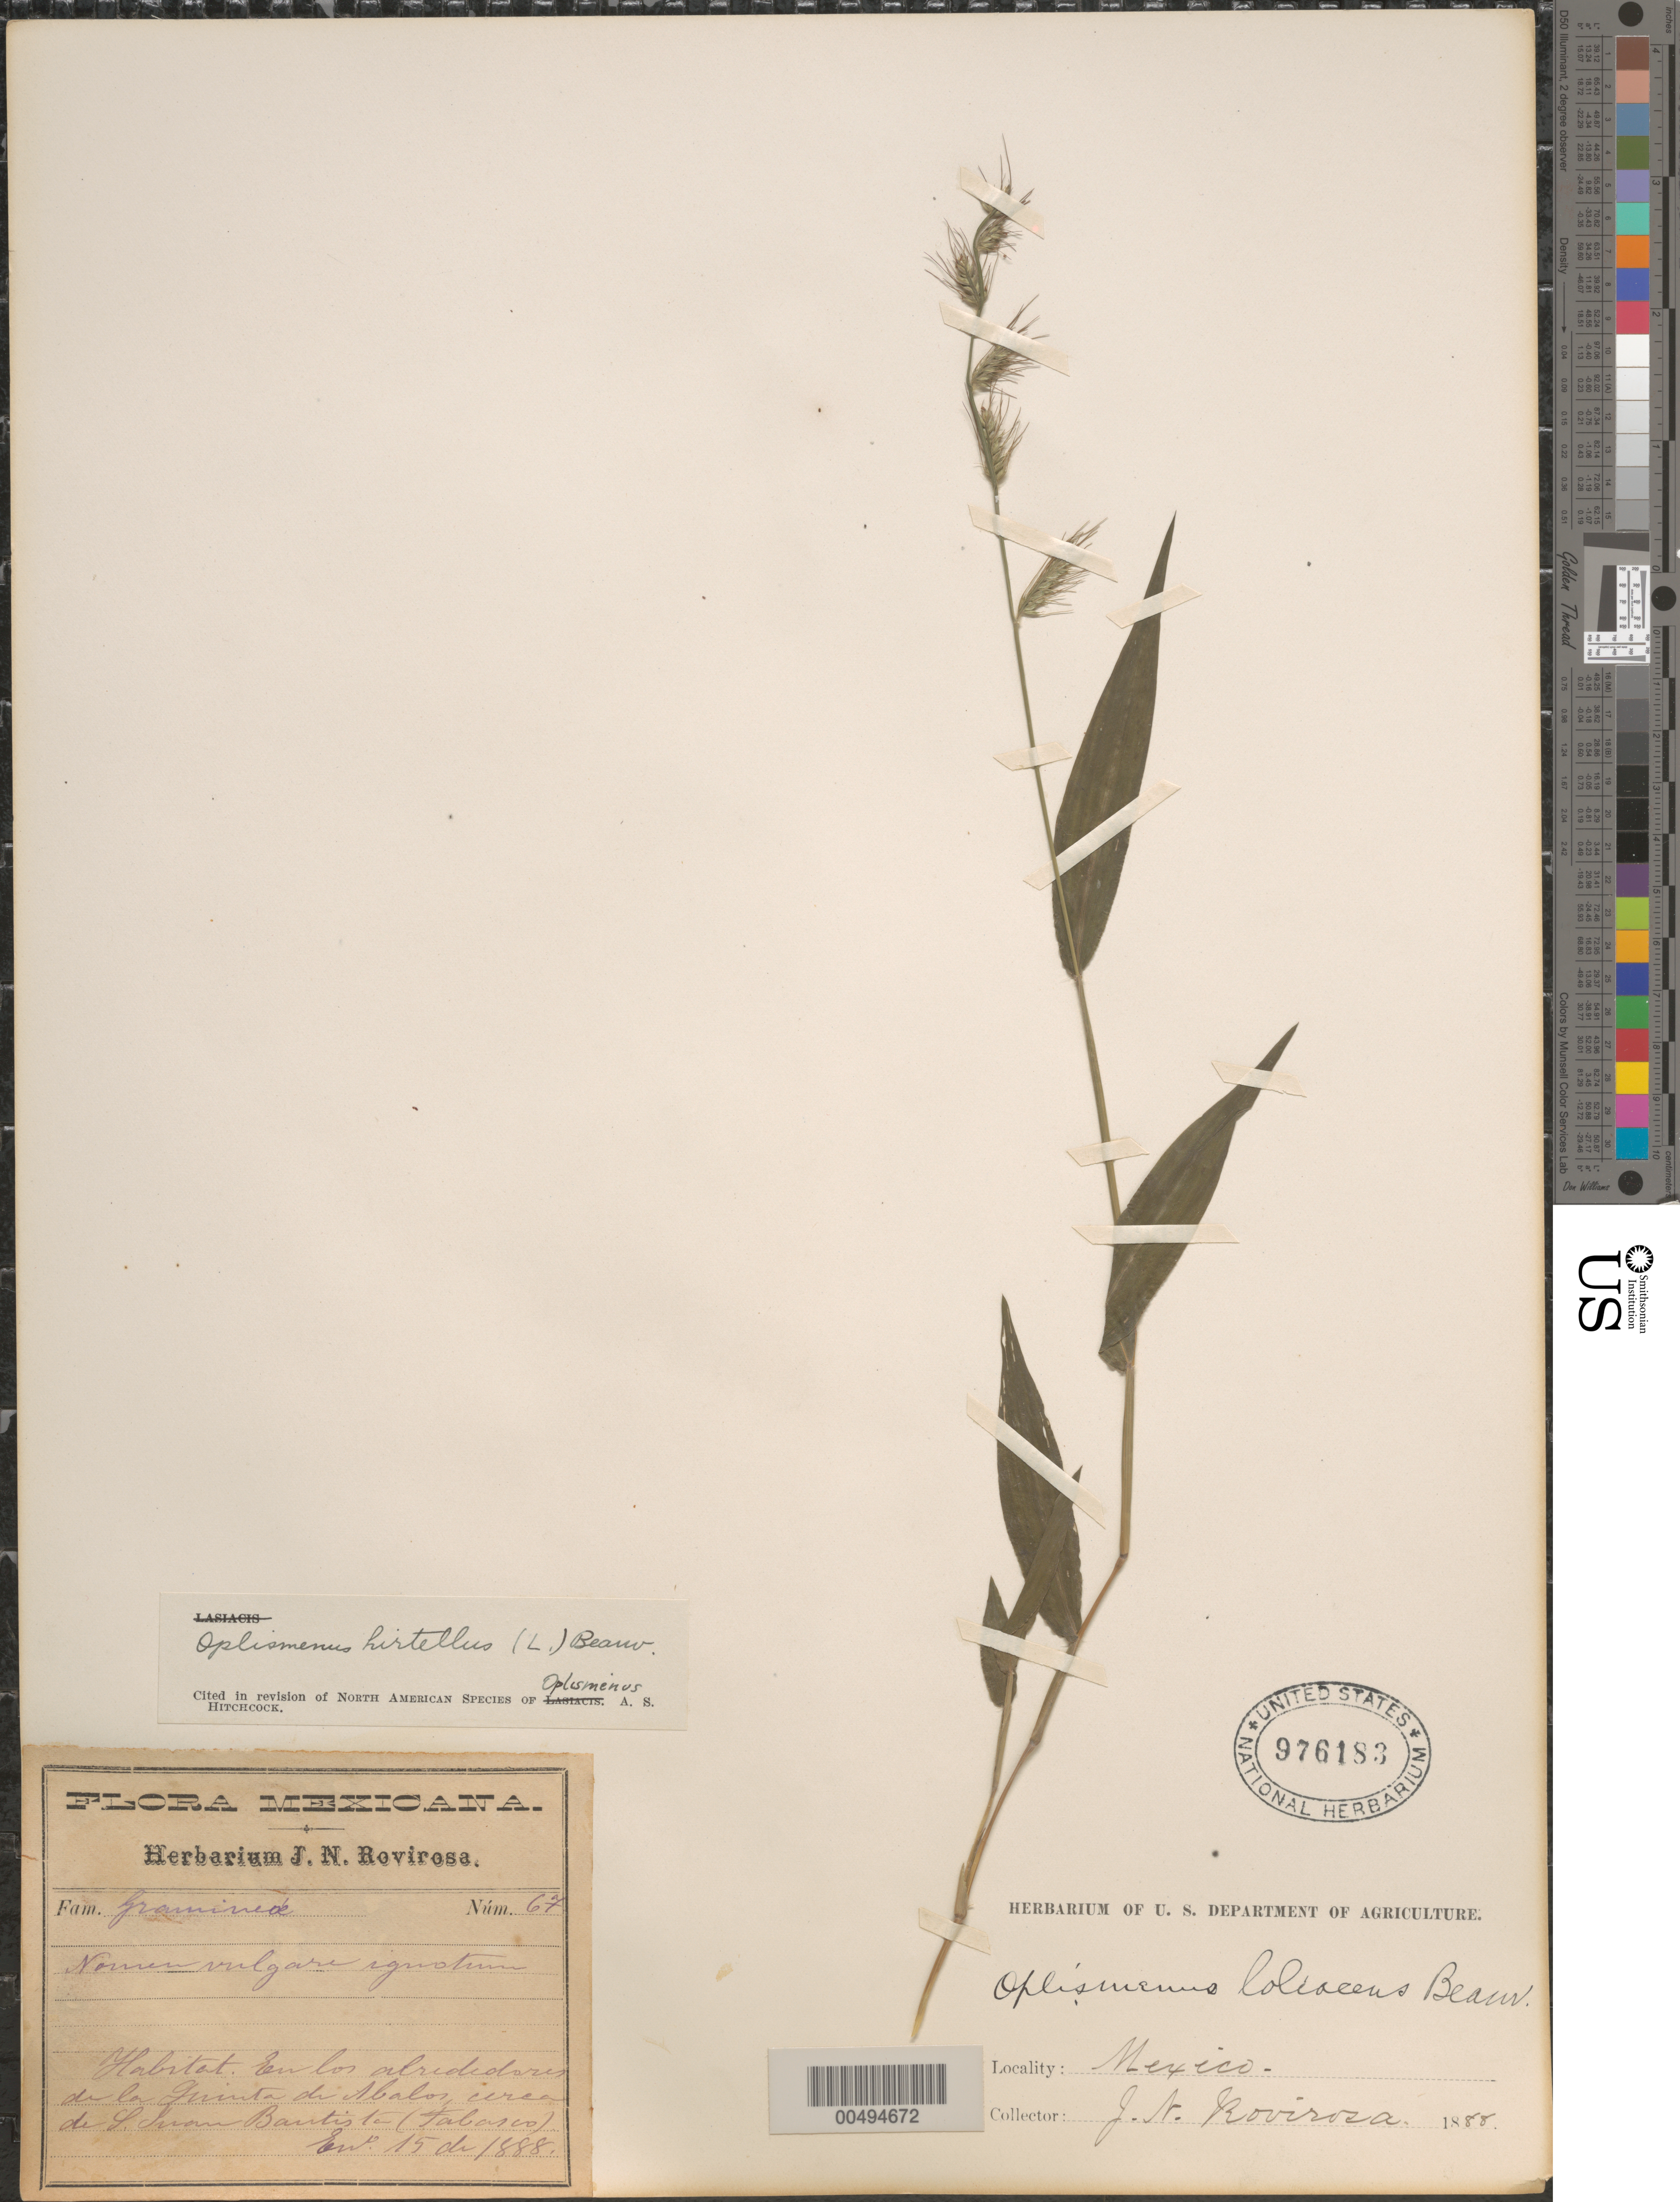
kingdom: Plantae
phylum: Tracheophyta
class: Liliopsida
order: Poales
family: Poaceae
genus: Oplismenus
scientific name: Oplismenus hirtellus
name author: (L.) P. Beauv.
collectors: J. N. Rovirosa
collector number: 67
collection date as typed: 15 Jan 1888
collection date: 1888-01-15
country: Mexico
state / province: Tabasco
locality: En los alrededores de la Guinta de Abalos, cerca de S. Juan Bautista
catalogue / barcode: US 976183